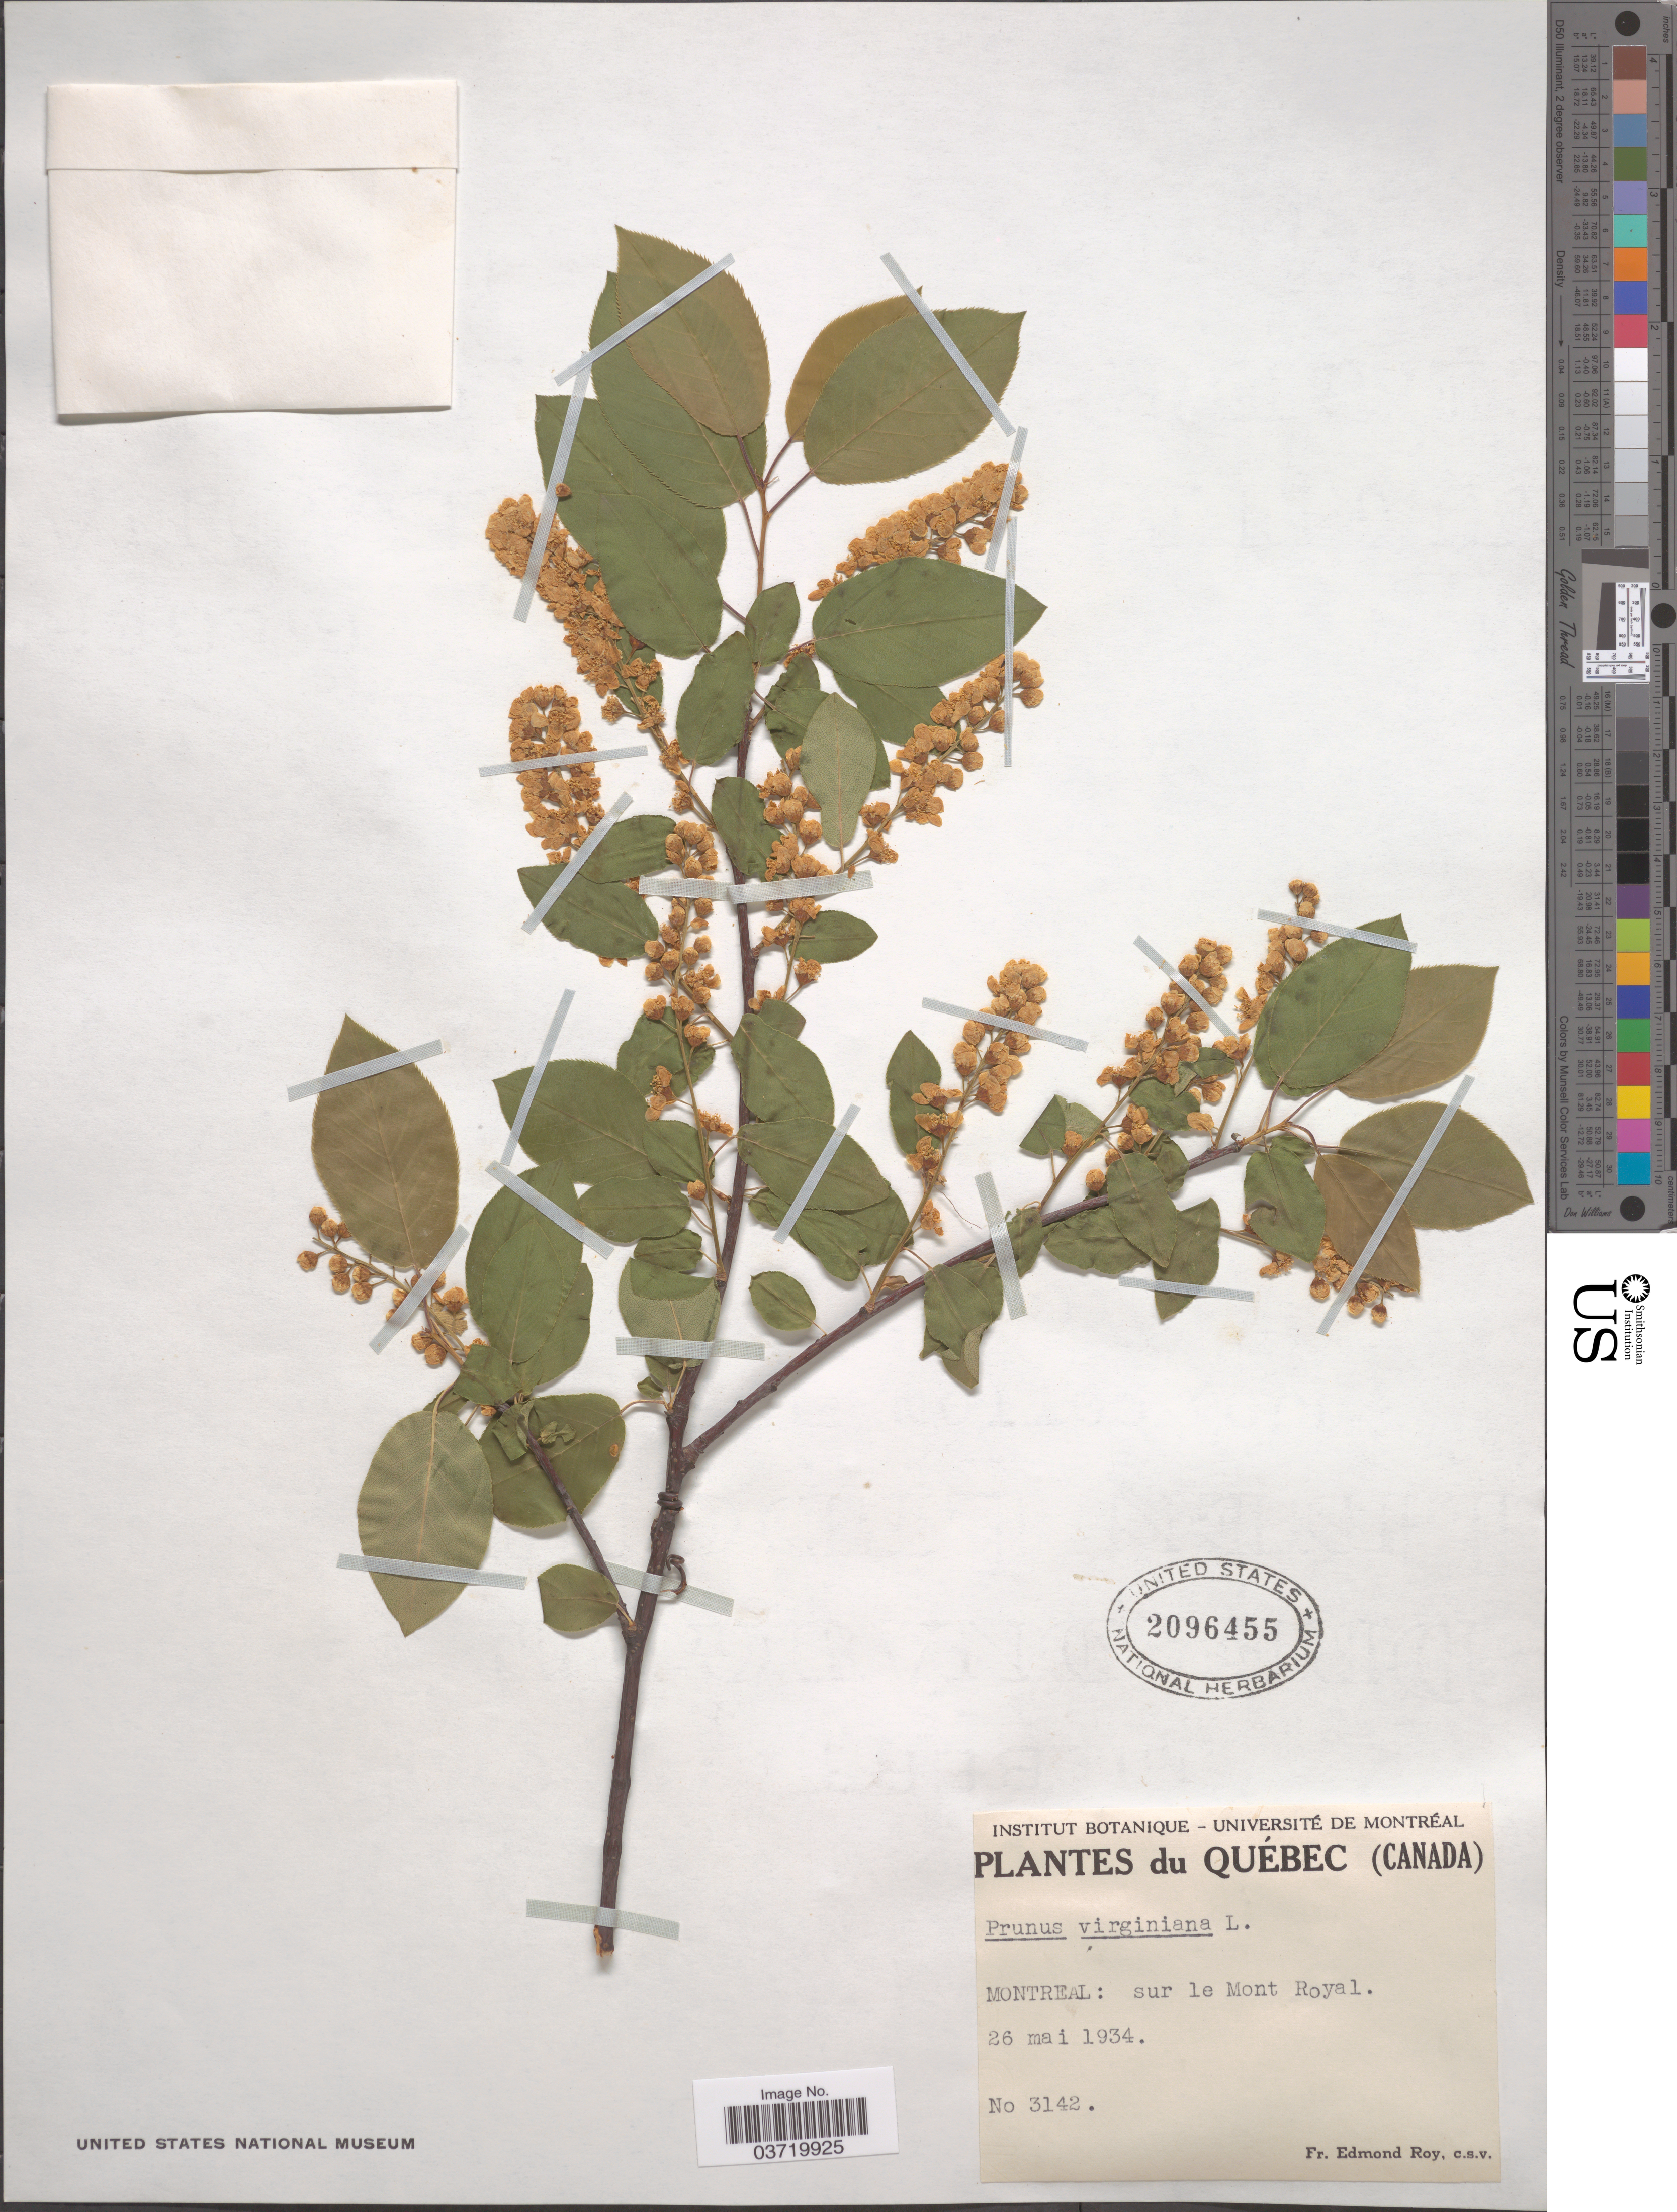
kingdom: Plantae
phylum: Tracheophyta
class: Magnoliopsida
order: Rosales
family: Rosaceae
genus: Prunus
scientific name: Prunus virginiana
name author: L.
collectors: E. Roy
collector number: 3142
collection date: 1934-05-26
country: Canada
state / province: Quebec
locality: Montreal: sur le Mont Royal.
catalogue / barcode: US 2096455